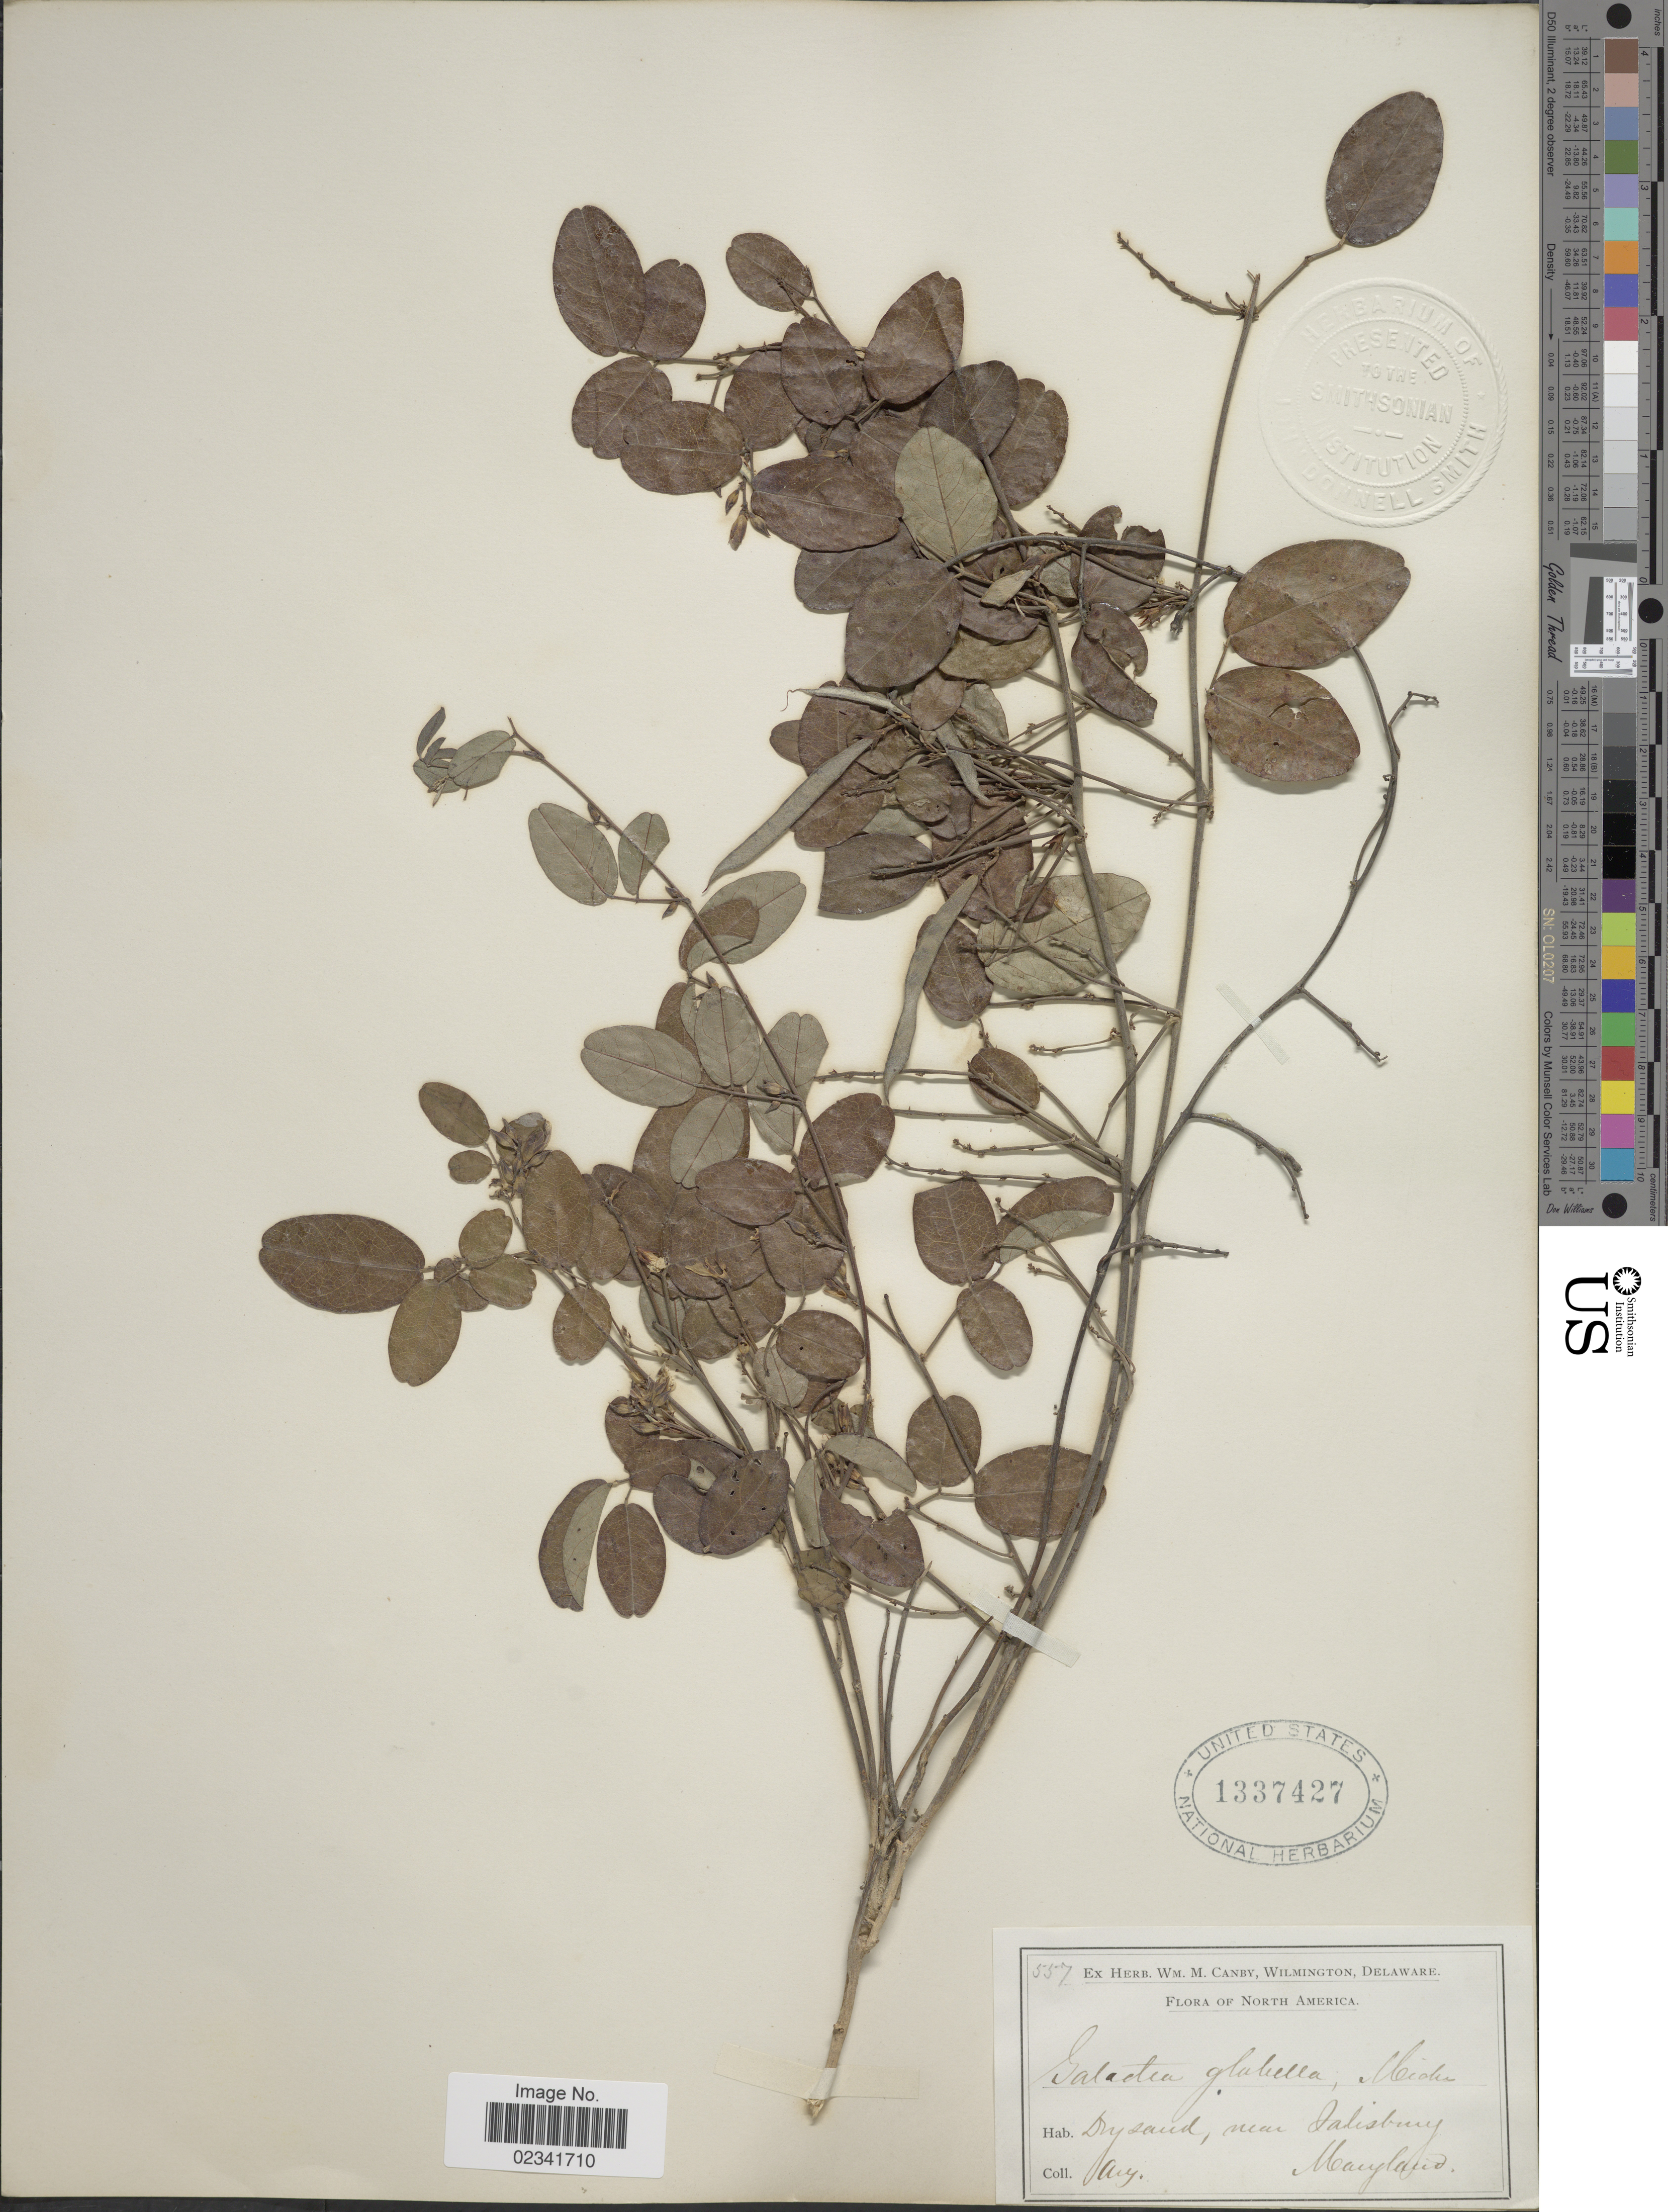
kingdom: Plantae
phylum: Tracheophyta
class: Magnoliopsida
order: Fabales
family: Fabaceae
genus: Galactia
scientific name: Galactia regularis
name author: (L.) Britton, Stearns & Poggenb.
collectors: ex herb. Canby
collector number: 557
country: United States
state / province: Maryland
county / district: Wicomico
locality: Near Salisburg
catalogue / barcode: US 1337427